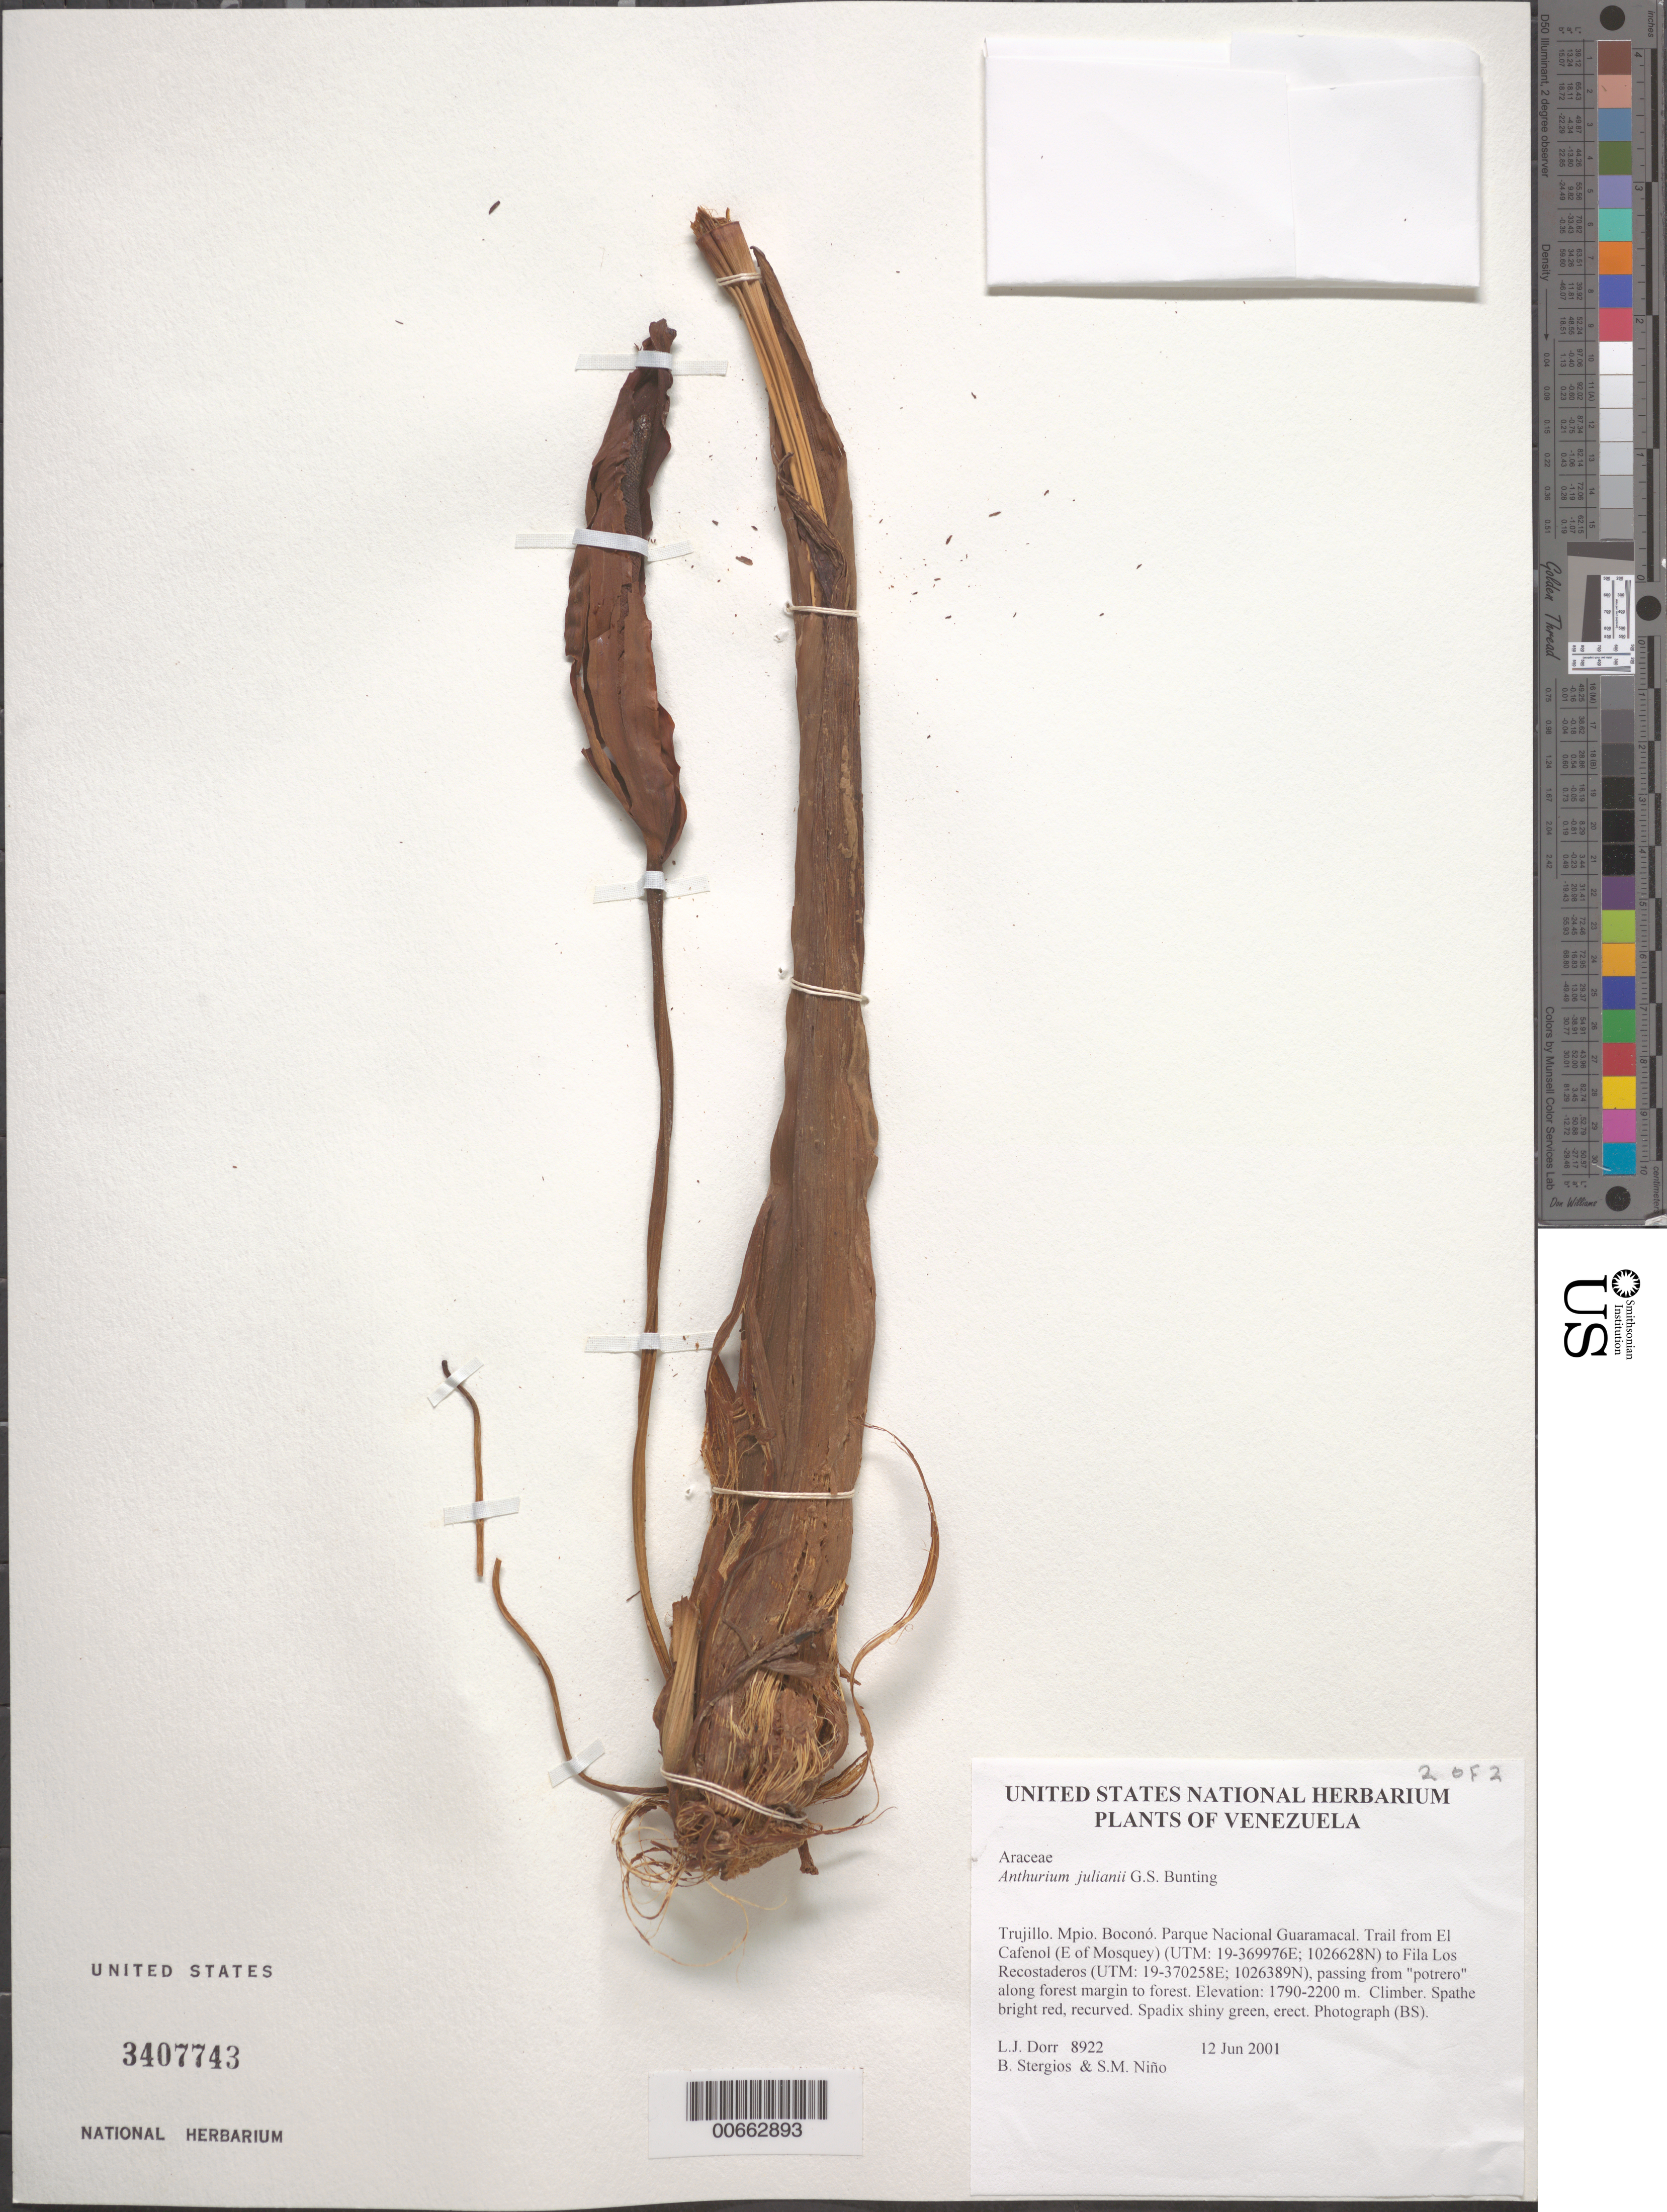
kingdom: Plantae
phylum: Tracheophyta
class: Liliopsida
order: Alismatales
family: Araceae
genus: Anthurium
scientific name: Anthurium julianii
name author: G.S. Bunting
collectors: L. J. Dorr, B. G. Stergios & S. M. Niño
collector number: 8922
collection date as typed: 12 Jun 2001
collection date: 2001-06-12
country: Venezuela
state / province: Trujillo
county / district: Boconó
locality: Parque Nacional Guaramacal. Trail from El Cafenol (E of Mosquey) to Fila Los Recostaderos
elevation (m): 1790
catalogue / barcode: US 3407743